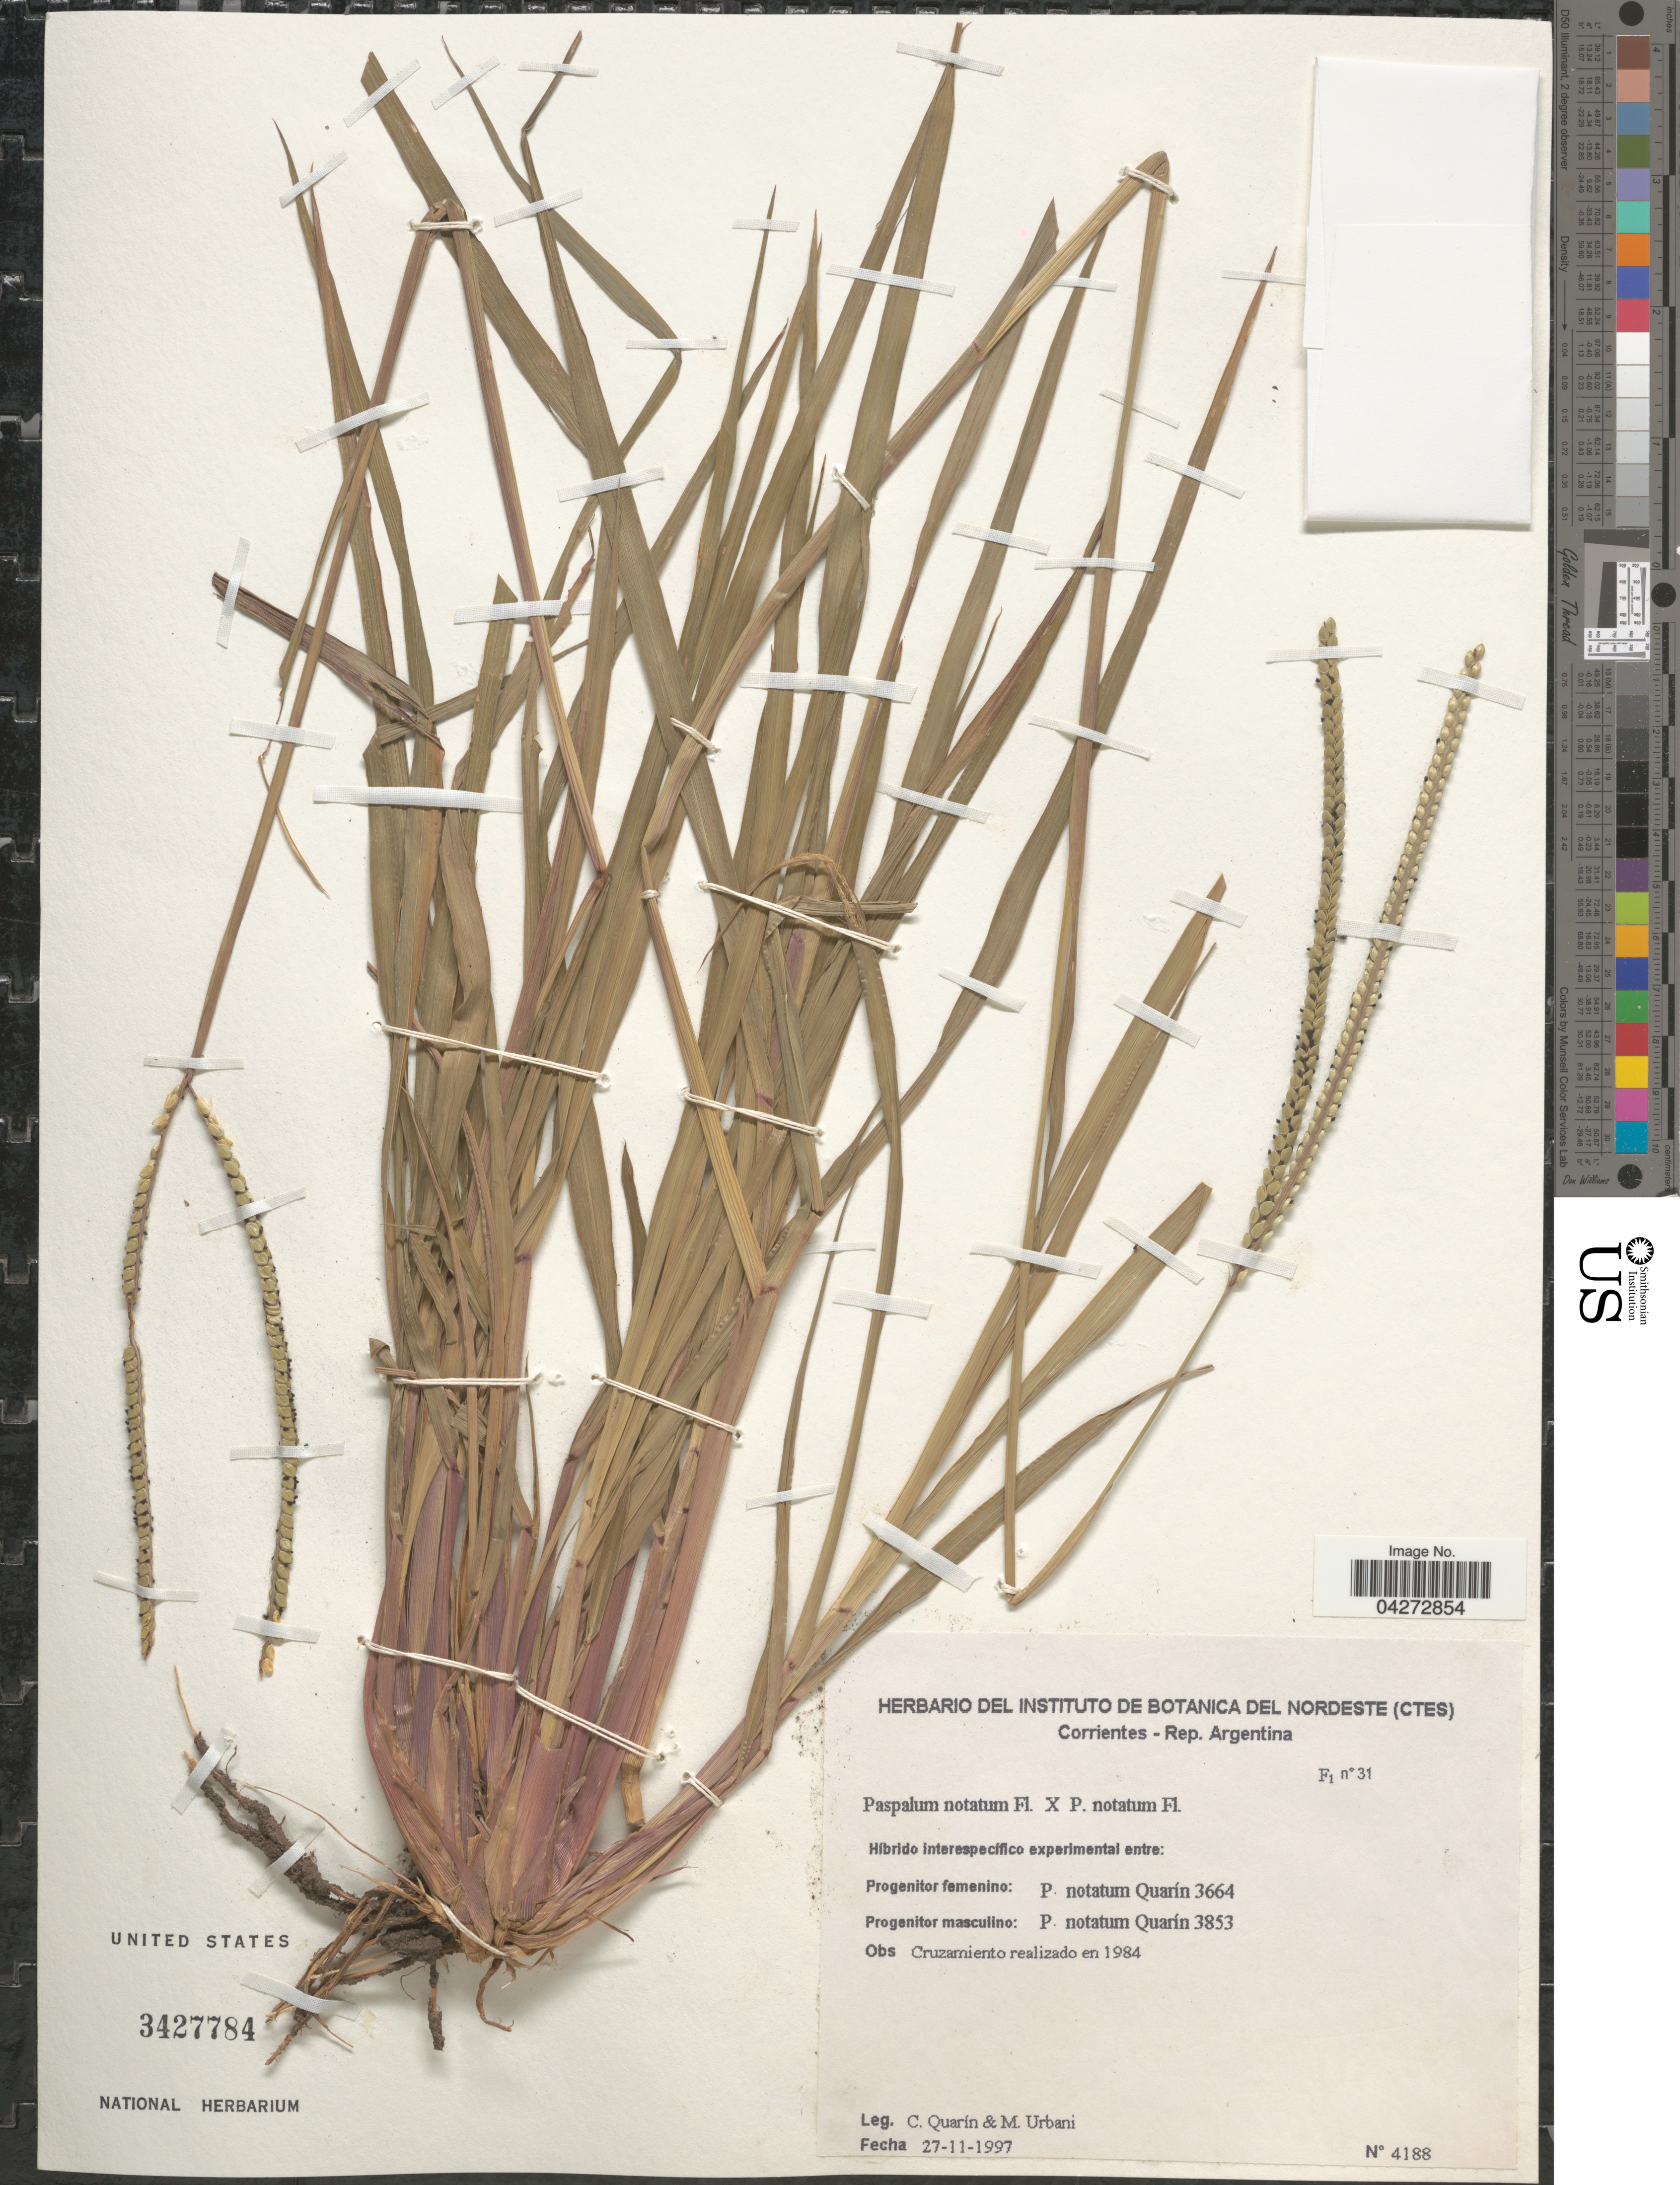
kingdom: Plantae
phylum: Tracheophyta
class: Liliopsida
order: Poales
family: Poaceae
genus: Paspalum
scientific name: Paspalum notatum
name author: Flüggé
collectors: C. Quarín & M. Urbani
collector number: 4188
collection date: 1997-11-27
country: Argentina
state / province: Corrientes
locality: Rep. Argentina.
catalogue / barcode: US 3427784